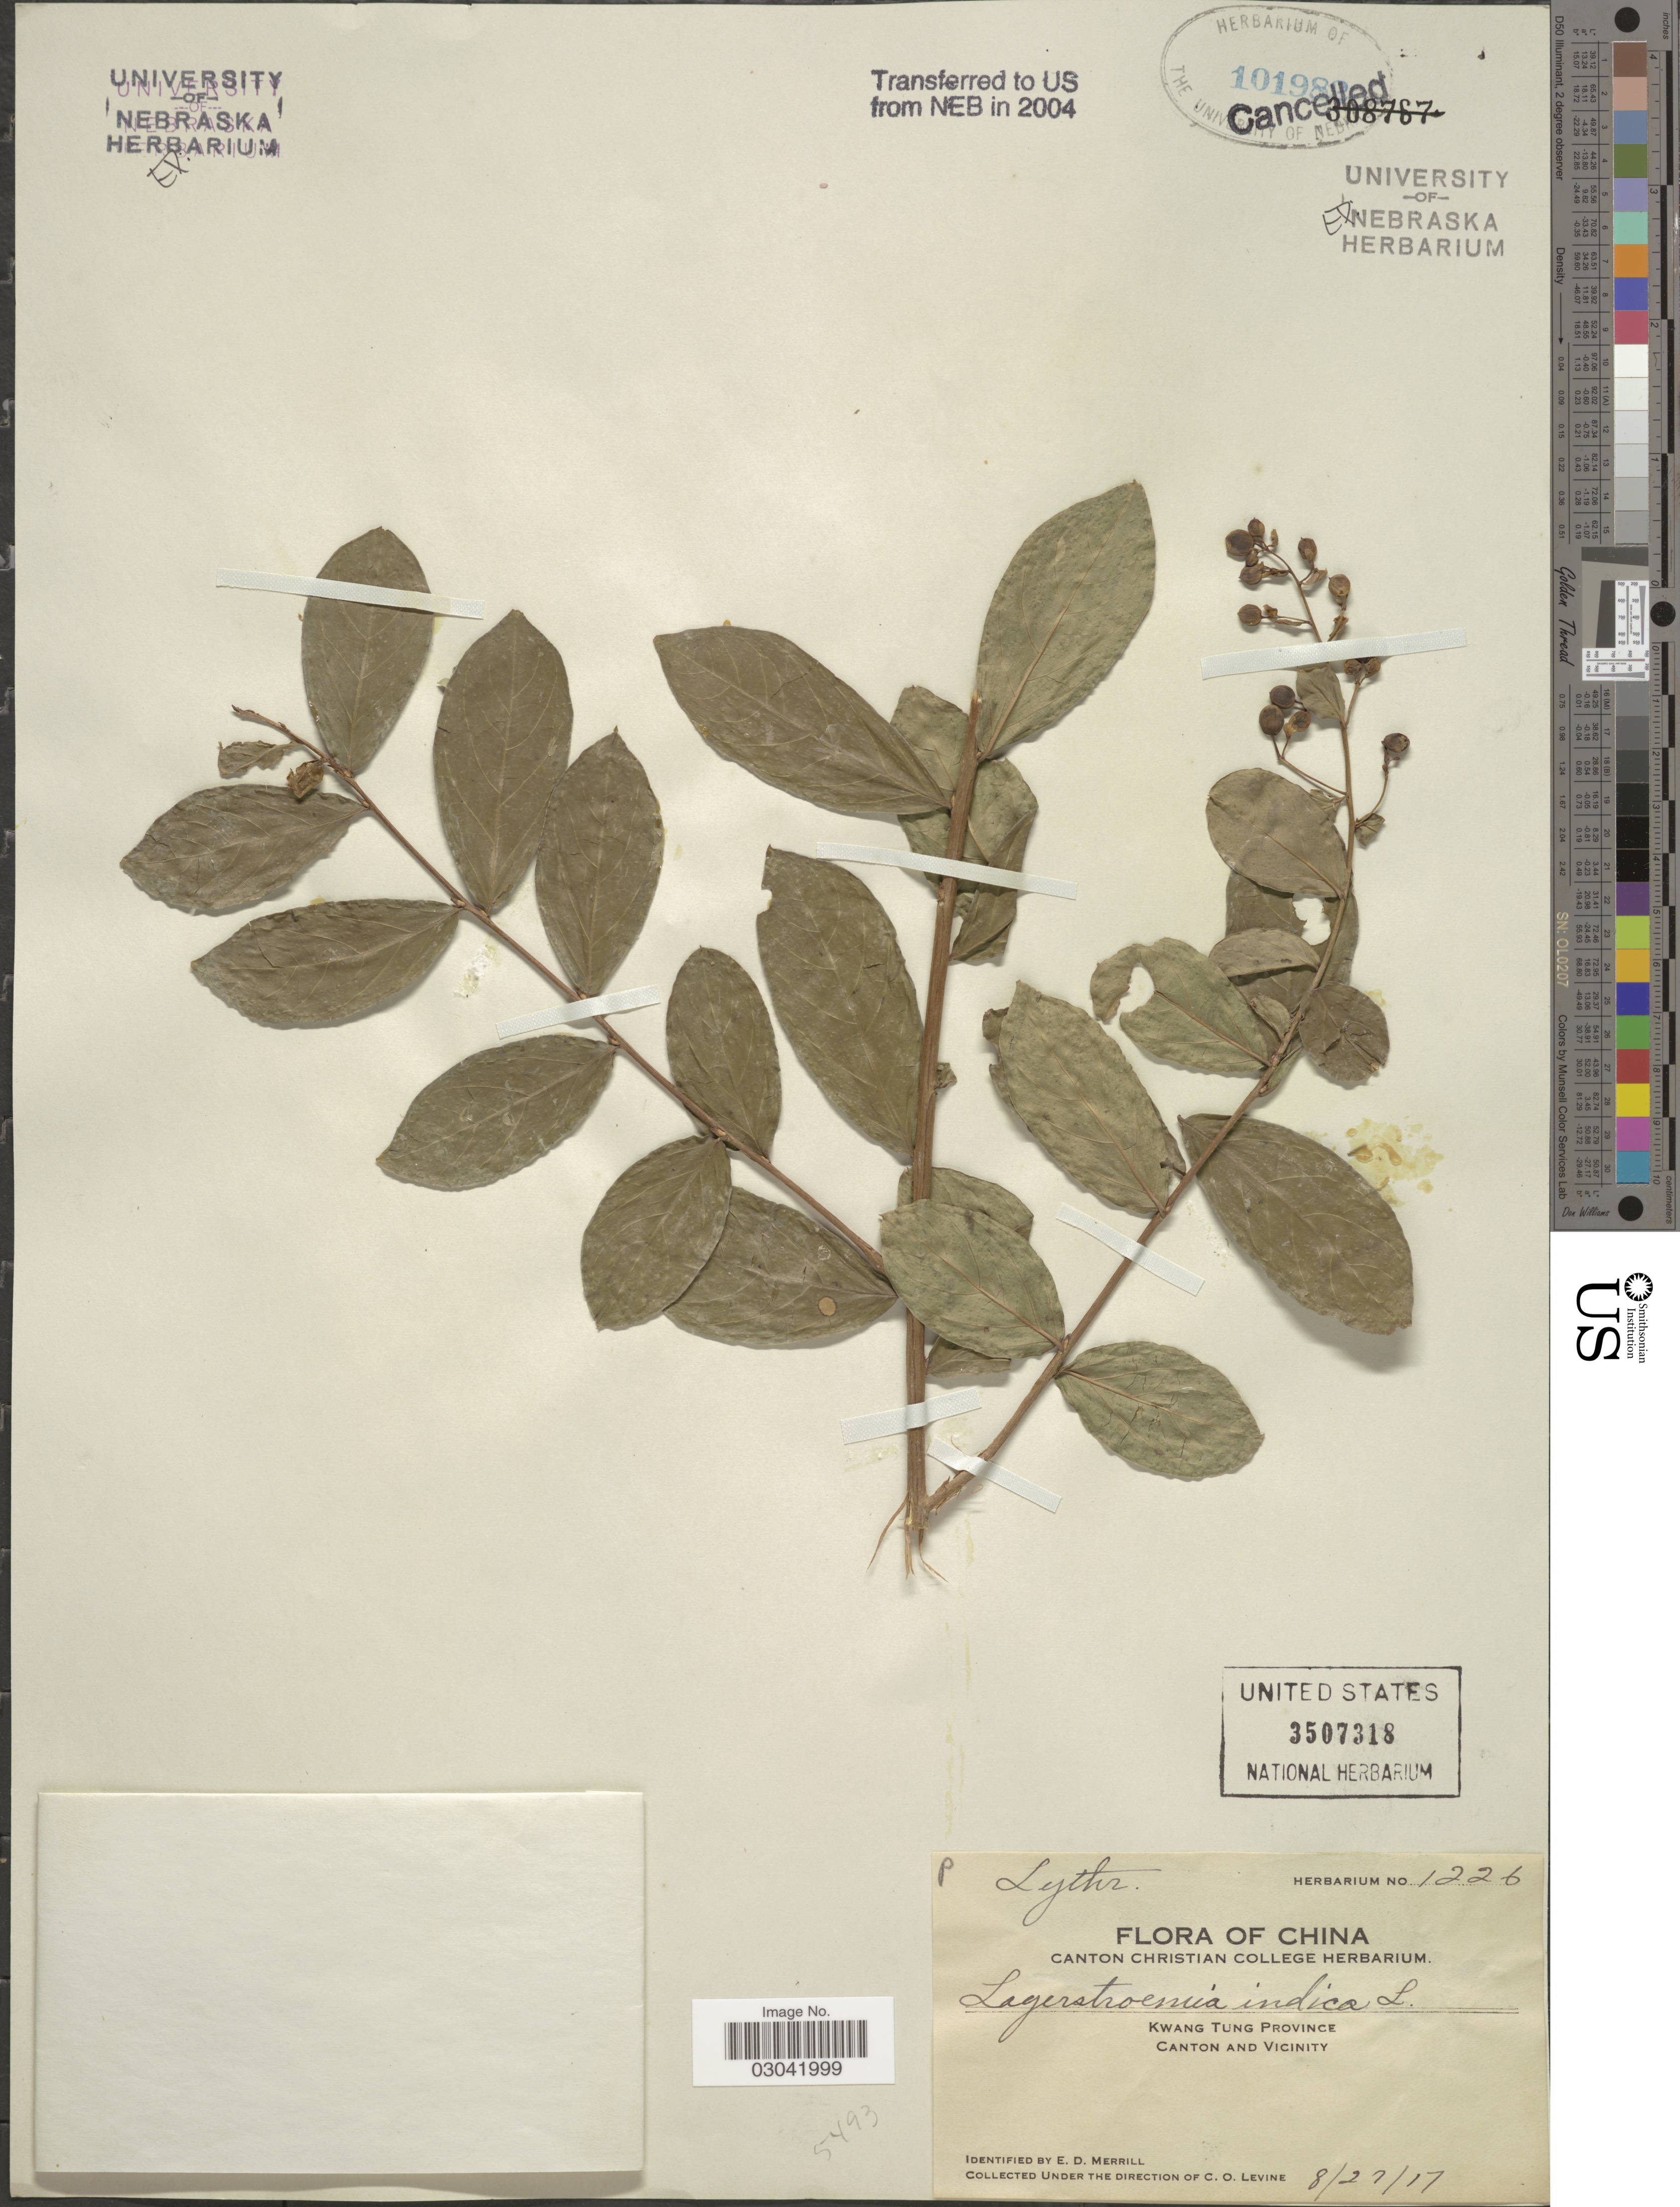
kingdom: Plantae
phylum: Tracheophyta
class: Magnoliopsida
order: Myrtales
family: Lythraceae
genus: Lagerstroemia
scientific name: Lagerstroemia indica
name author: L.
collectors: C. O. Levine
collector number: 1226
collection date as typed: Transcribed d/m/y: 27/8/17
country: China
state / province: Guangdong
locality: Kwang Tung Province Canton and Vicinity.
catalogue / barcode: US 3507318